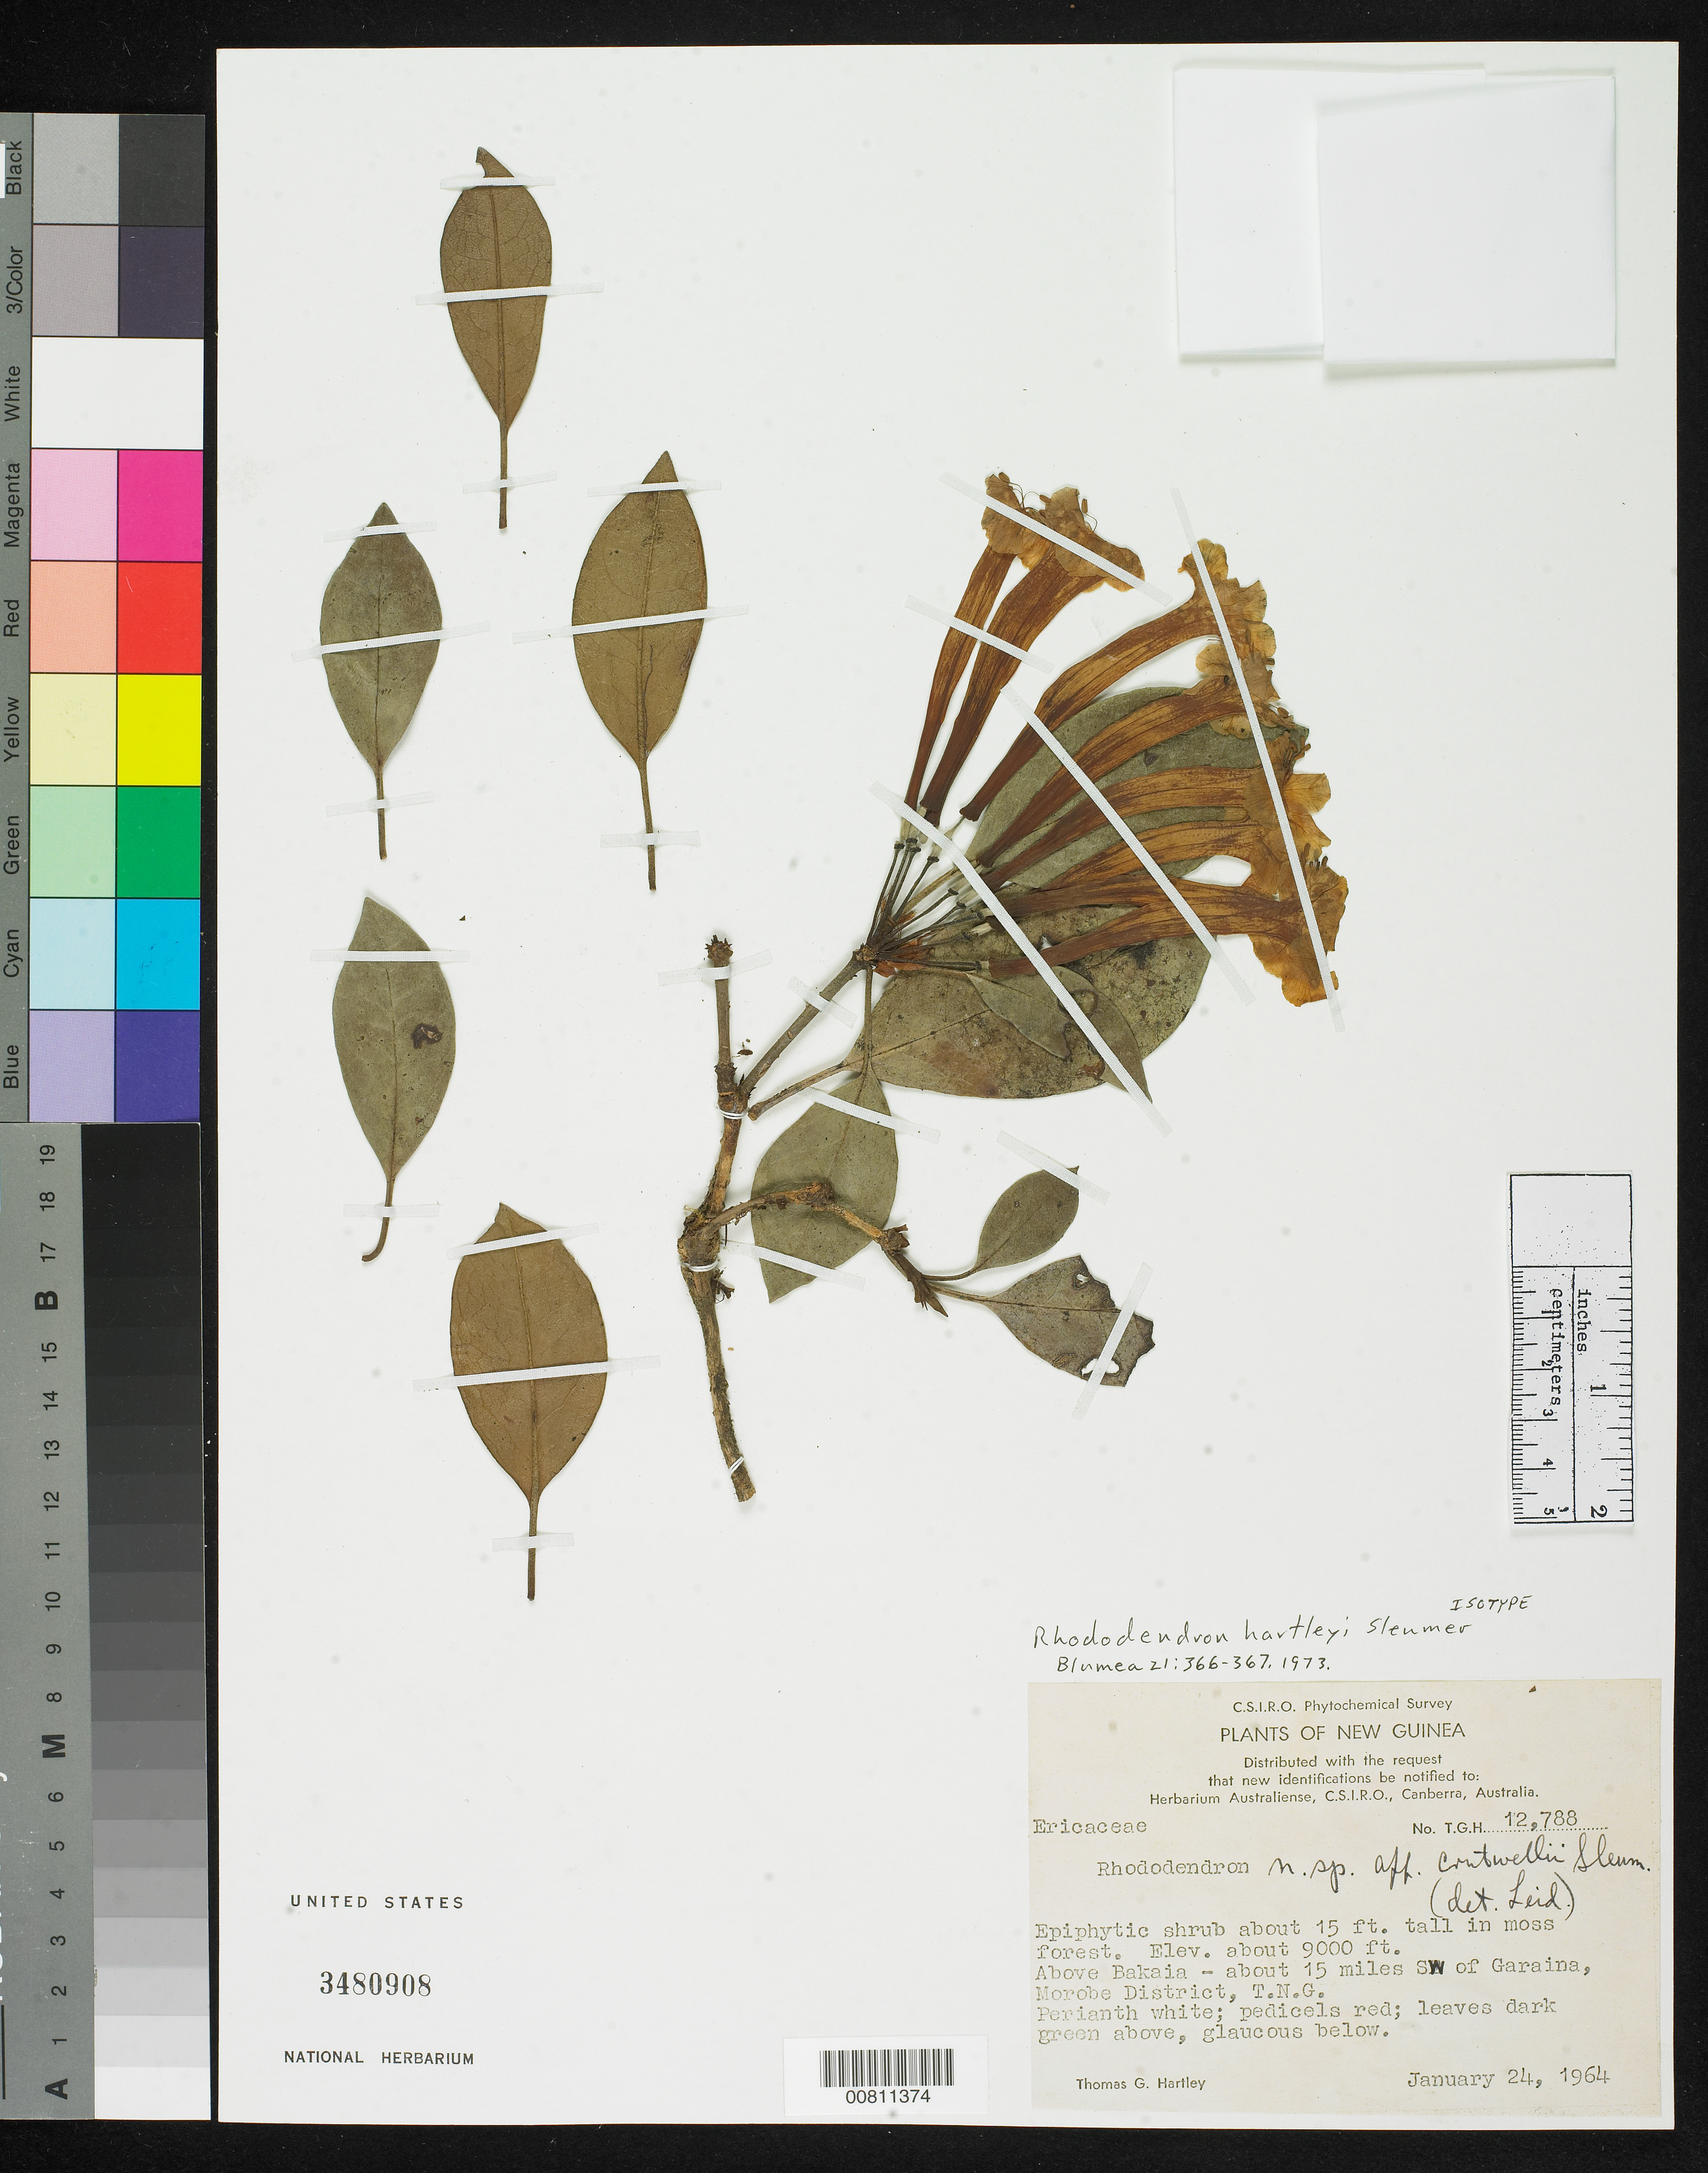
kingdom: Plantae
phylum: Tracheophyta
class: Magnoliopsida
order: Ericales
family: Ericaceae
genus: Rhododendron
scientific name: Rhododendron hartleyi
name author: Sleumer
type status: Isotype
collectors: T. G. Hartley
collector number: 12788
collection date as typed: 24 Jan 1964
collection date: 1964-01-24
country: Papua New Guinea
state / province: Morobe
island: New Guinea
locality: Above Bakaia - about 15 miles SW of Garaina, Morobe District, T.N.G.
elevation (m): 2743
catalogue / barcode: US 3480908